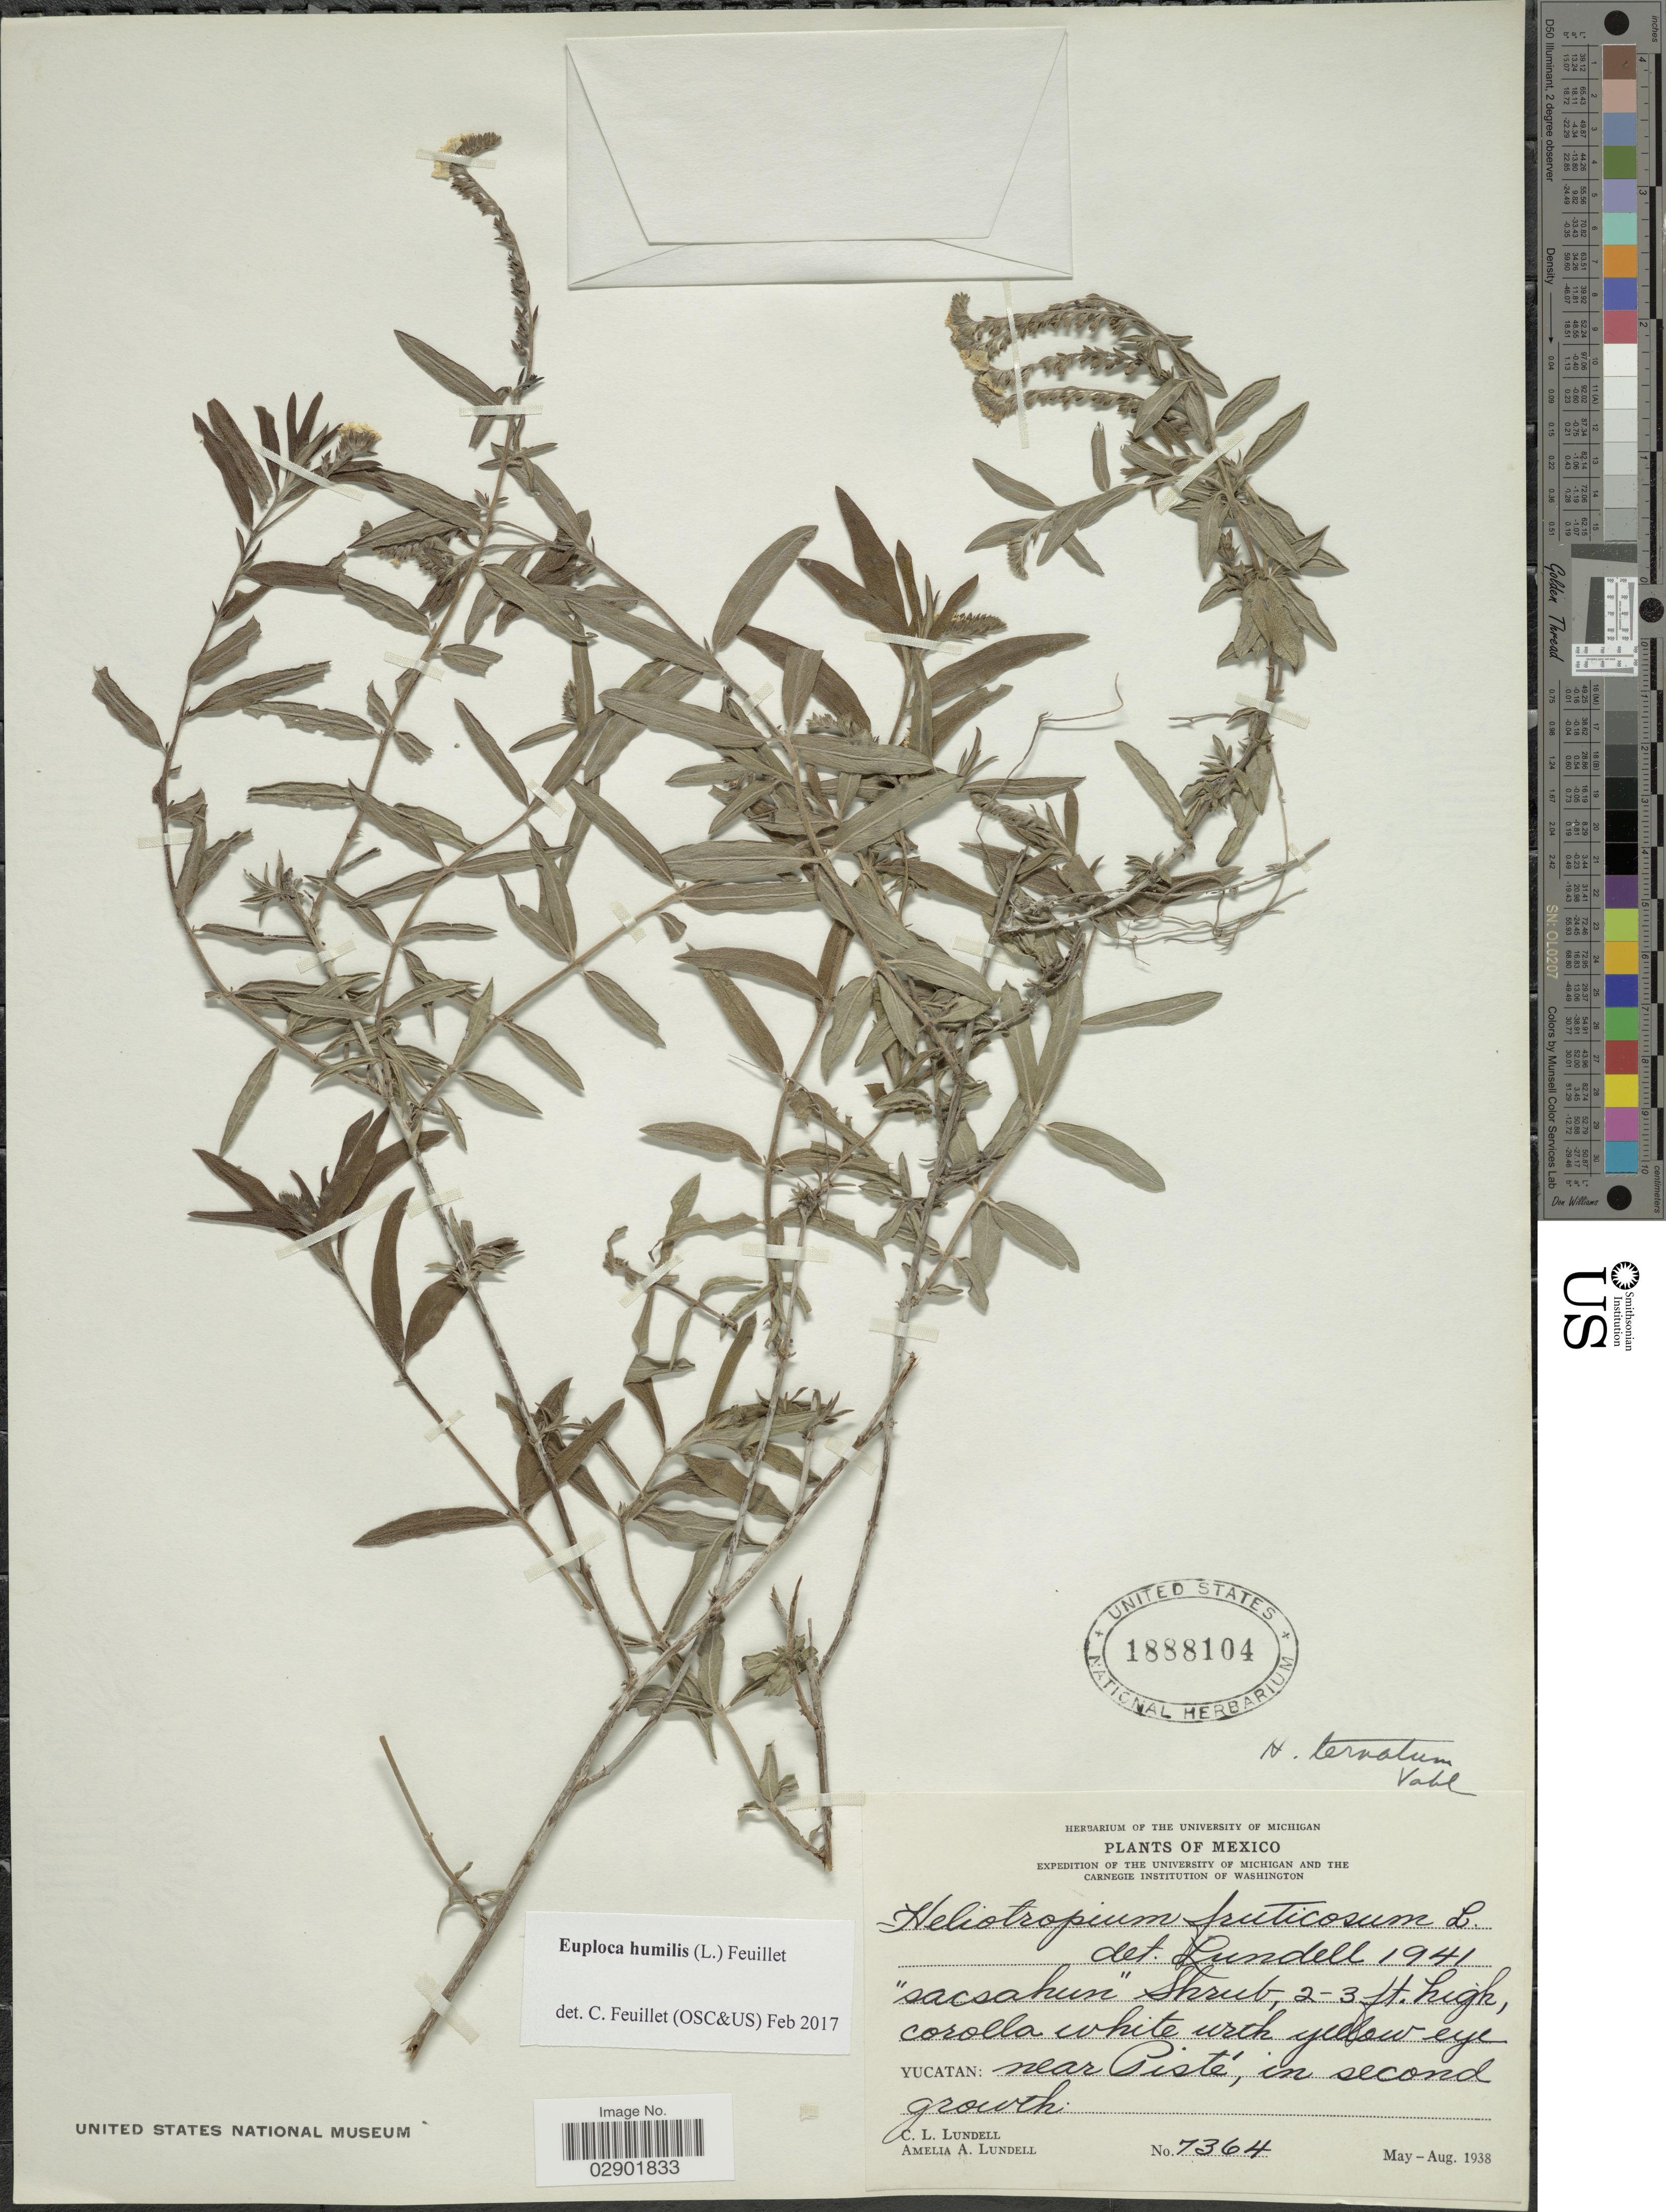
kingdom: Plantae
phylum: Tracheophyta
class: Magnoliopsida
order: Boraginales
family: Heliotropiaceae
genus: Euploca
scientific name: Euploca humilis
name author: (L.) Feuillet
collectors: C. L. Lundell & A. A. Lundell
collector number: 7364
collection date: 1938-05/1938-08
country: Mexico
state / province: Yucatán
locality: Near Pisté, in second growth.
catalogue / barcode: US 1888104